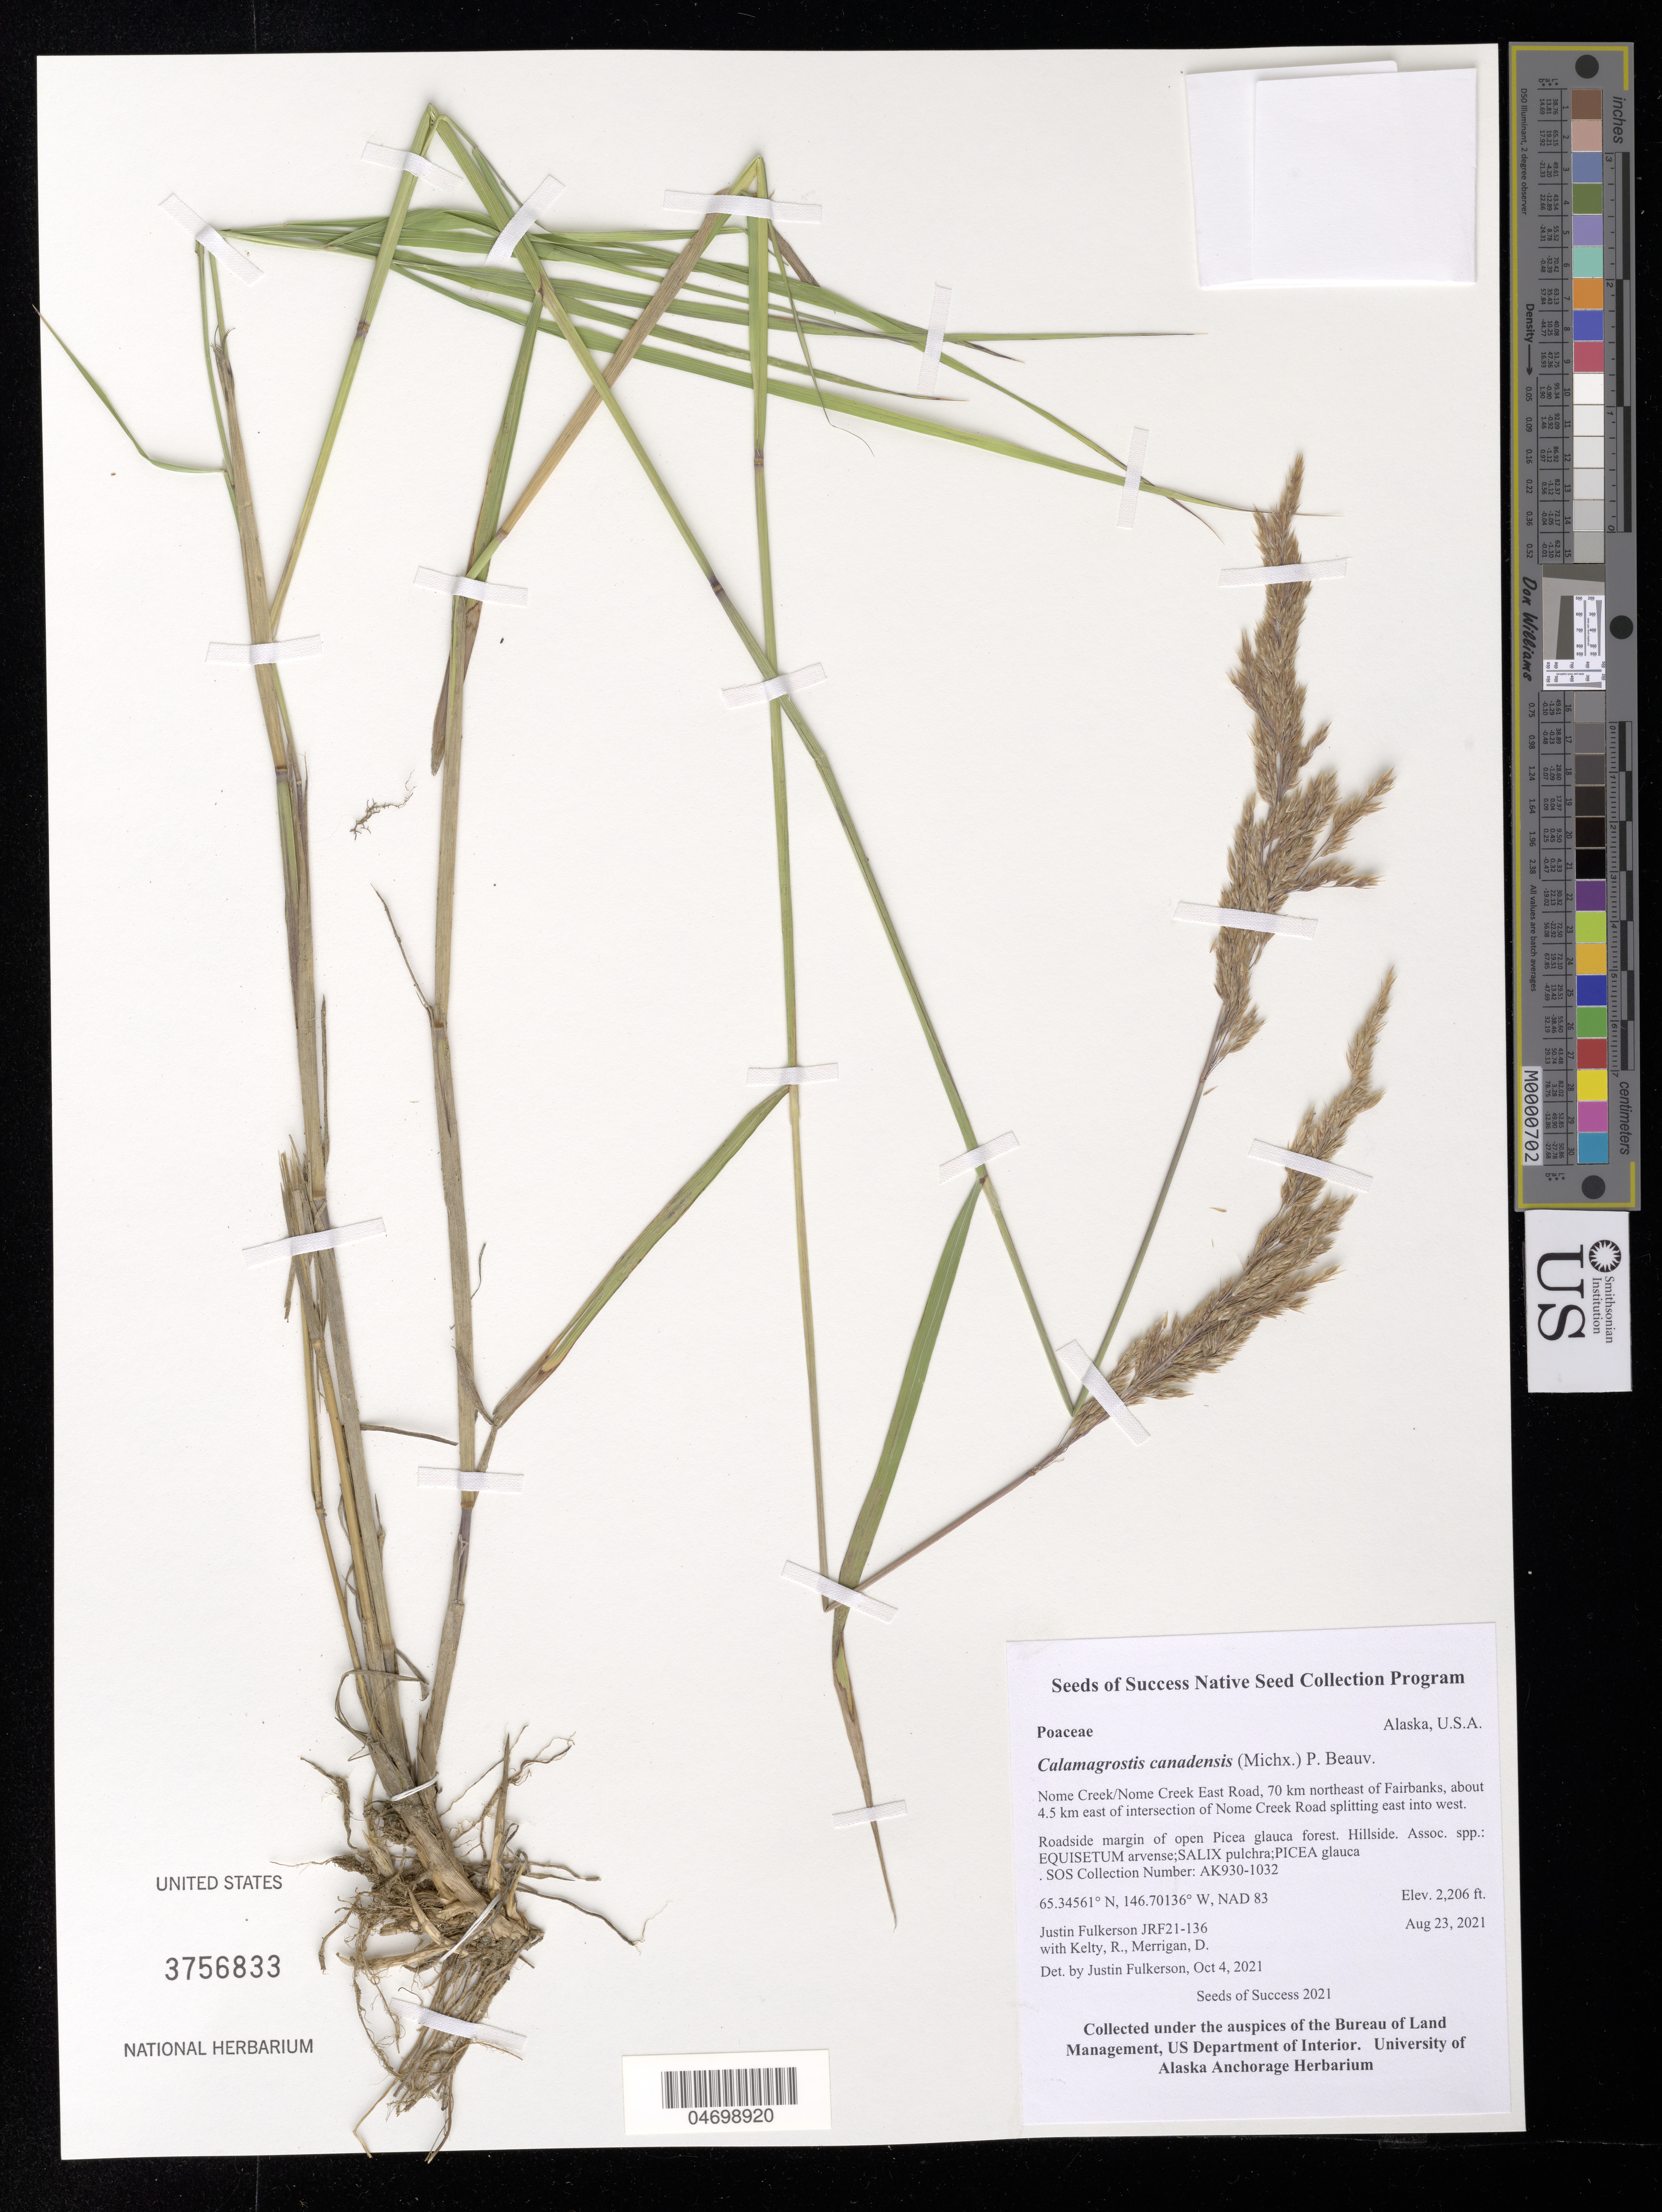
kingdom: Plantae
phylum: Tracheophyta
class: Liliopsida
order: Poales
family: Poaceae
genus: Calamagrostis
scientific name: Calamagrostis canadensis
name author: (Michx.) P. Beauv.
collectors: J. Fulkerson, R. Kelty & D. Merrigan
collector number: AK930-1032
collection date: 2021-08-23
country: United States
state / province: Alaska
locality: Nome Creek/Nome Creek East Road, 70 km NE of Fairbanks, 4.5 km E of intersection of Nome Creen Road splitting east into west.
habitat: Roadside margin of open Picea glauca forest. Hillside. With Equisetum arvense, Salix pulchra, Picea glauca, etc.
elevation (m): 672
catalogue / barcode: US 3756833